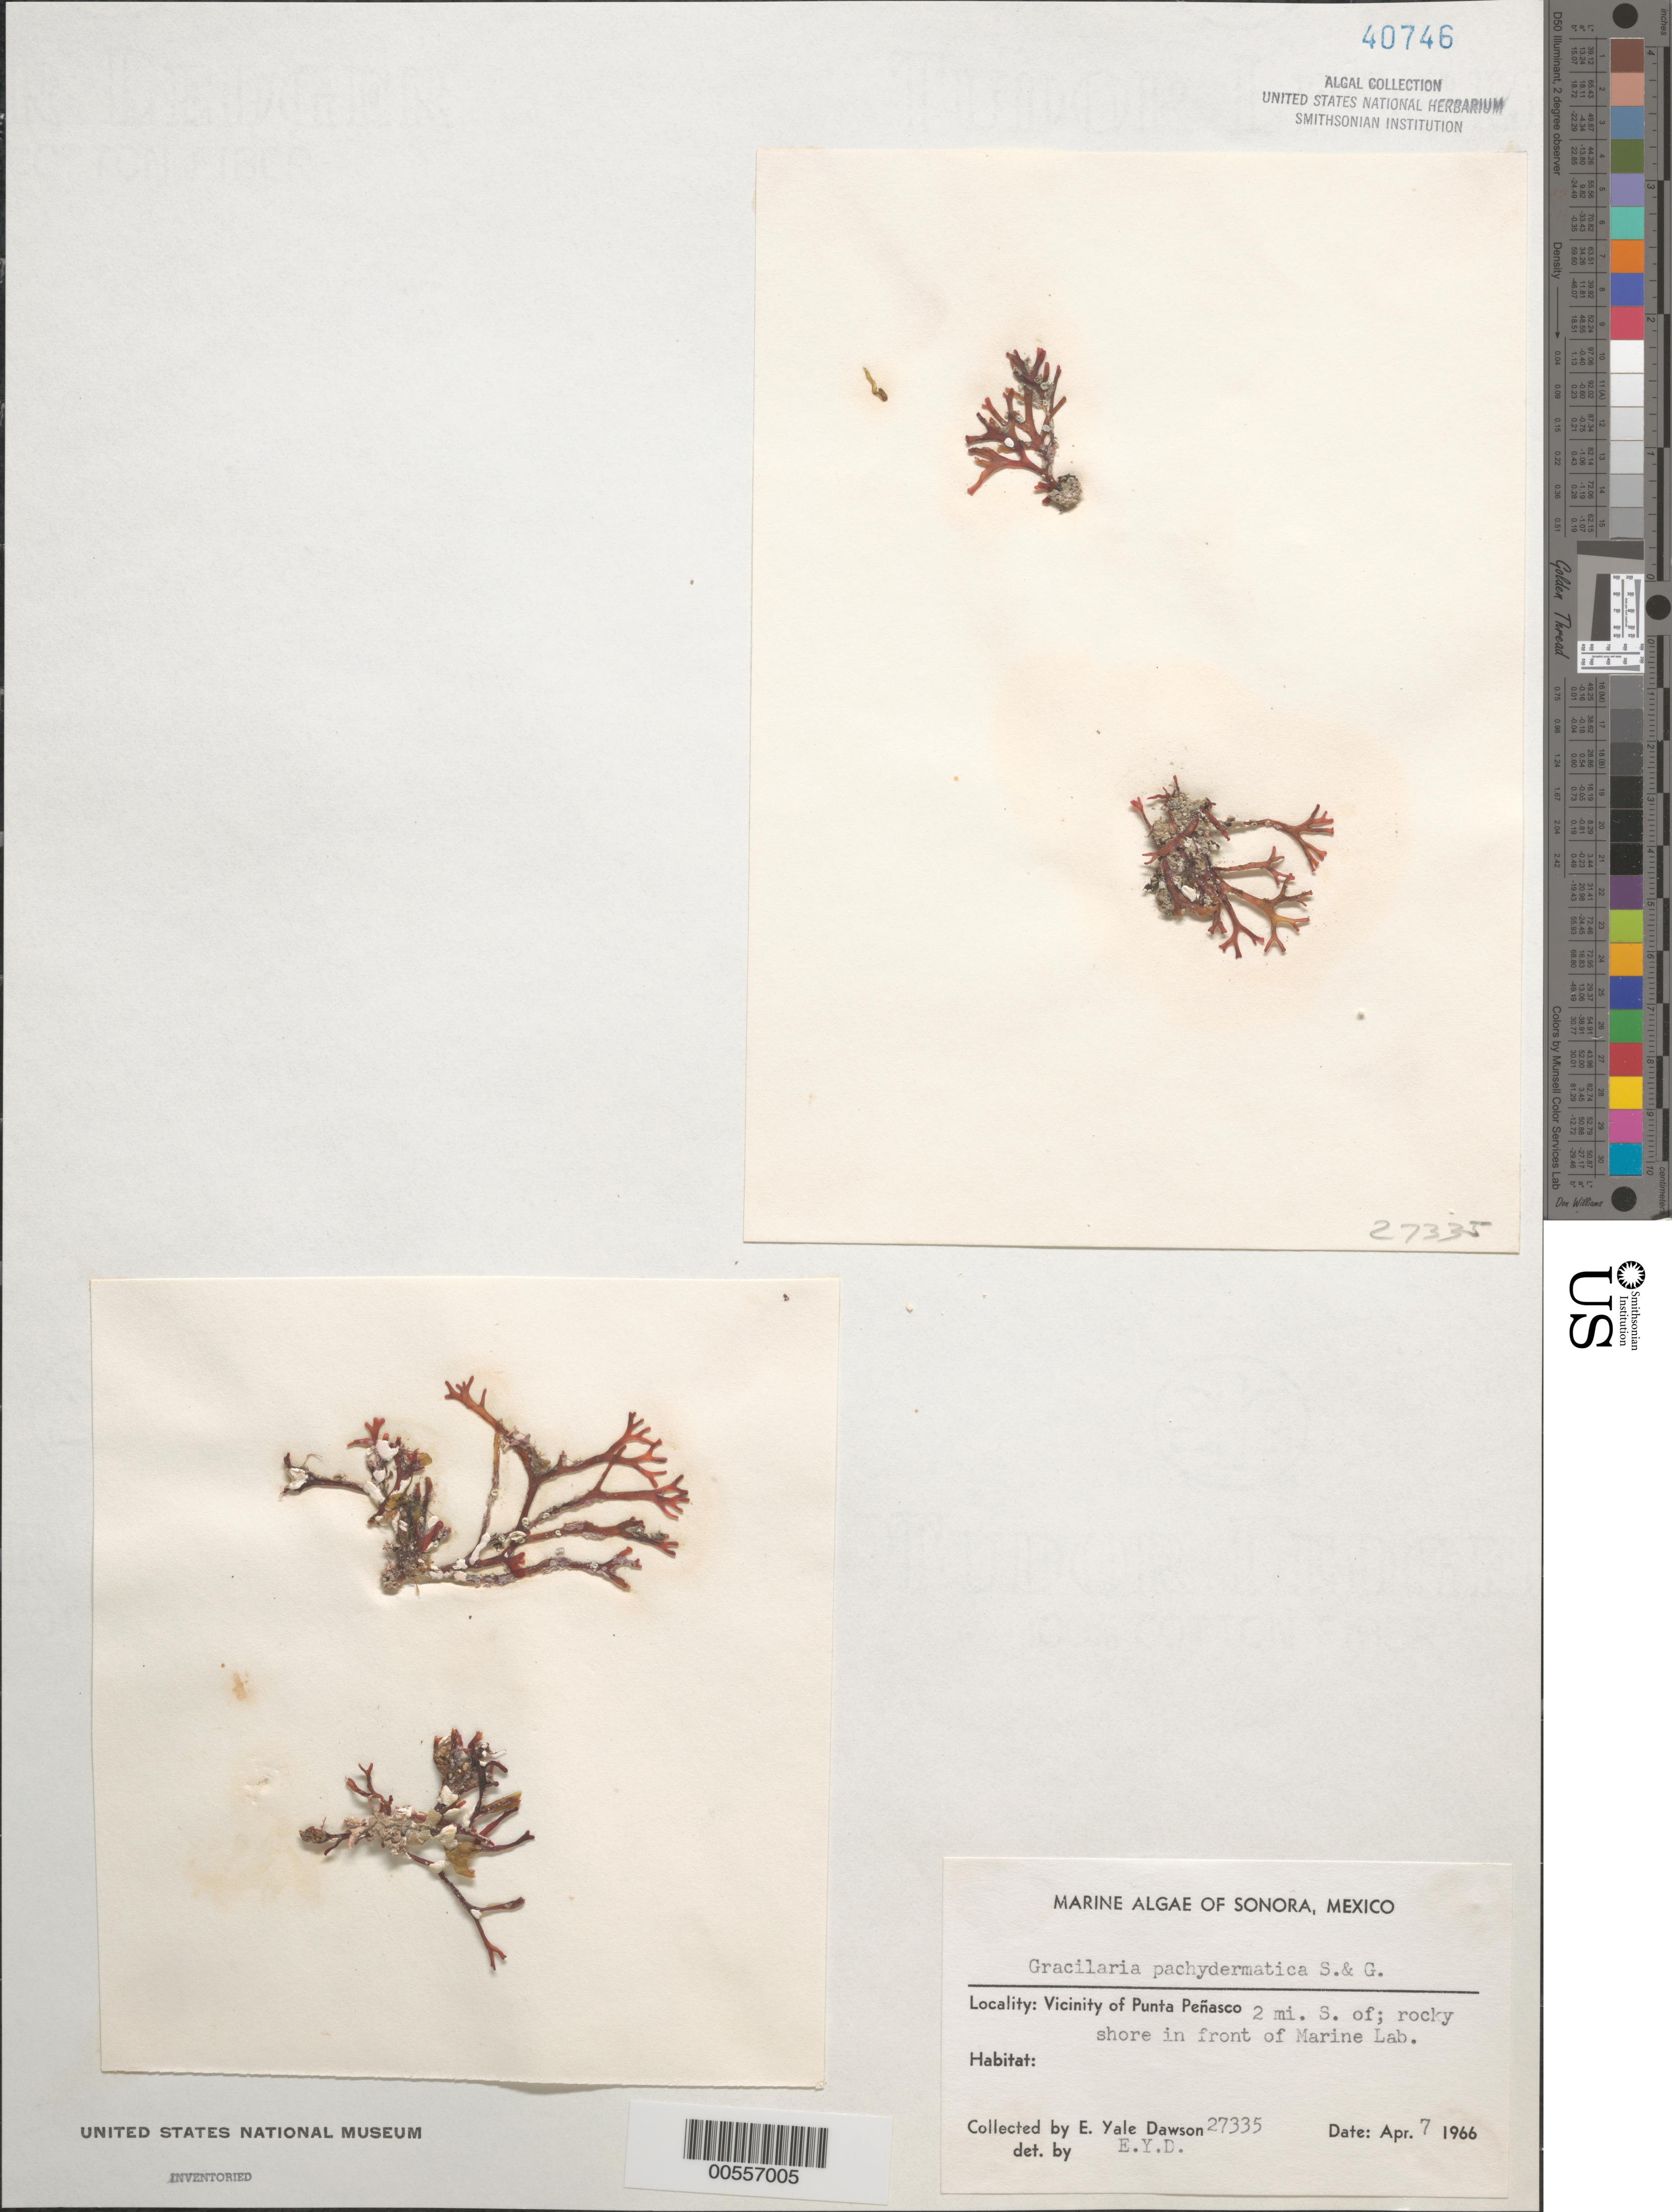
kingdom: Plantae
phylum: Rhodophyta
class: Florideophyceae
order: Gracilariales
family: Gracilariaceae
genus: Gracilaria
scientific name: Gracilaria pachydermatica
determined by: Dawson, E. Y.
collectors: E. Y. Dawson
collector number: EYD 27335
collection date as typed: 07 Apr 1966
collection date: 1966-04-07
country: Mexico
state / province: Sonora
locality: Marine laboratory shore, 2 miles south of Punta Penasco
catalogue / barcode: US 40746